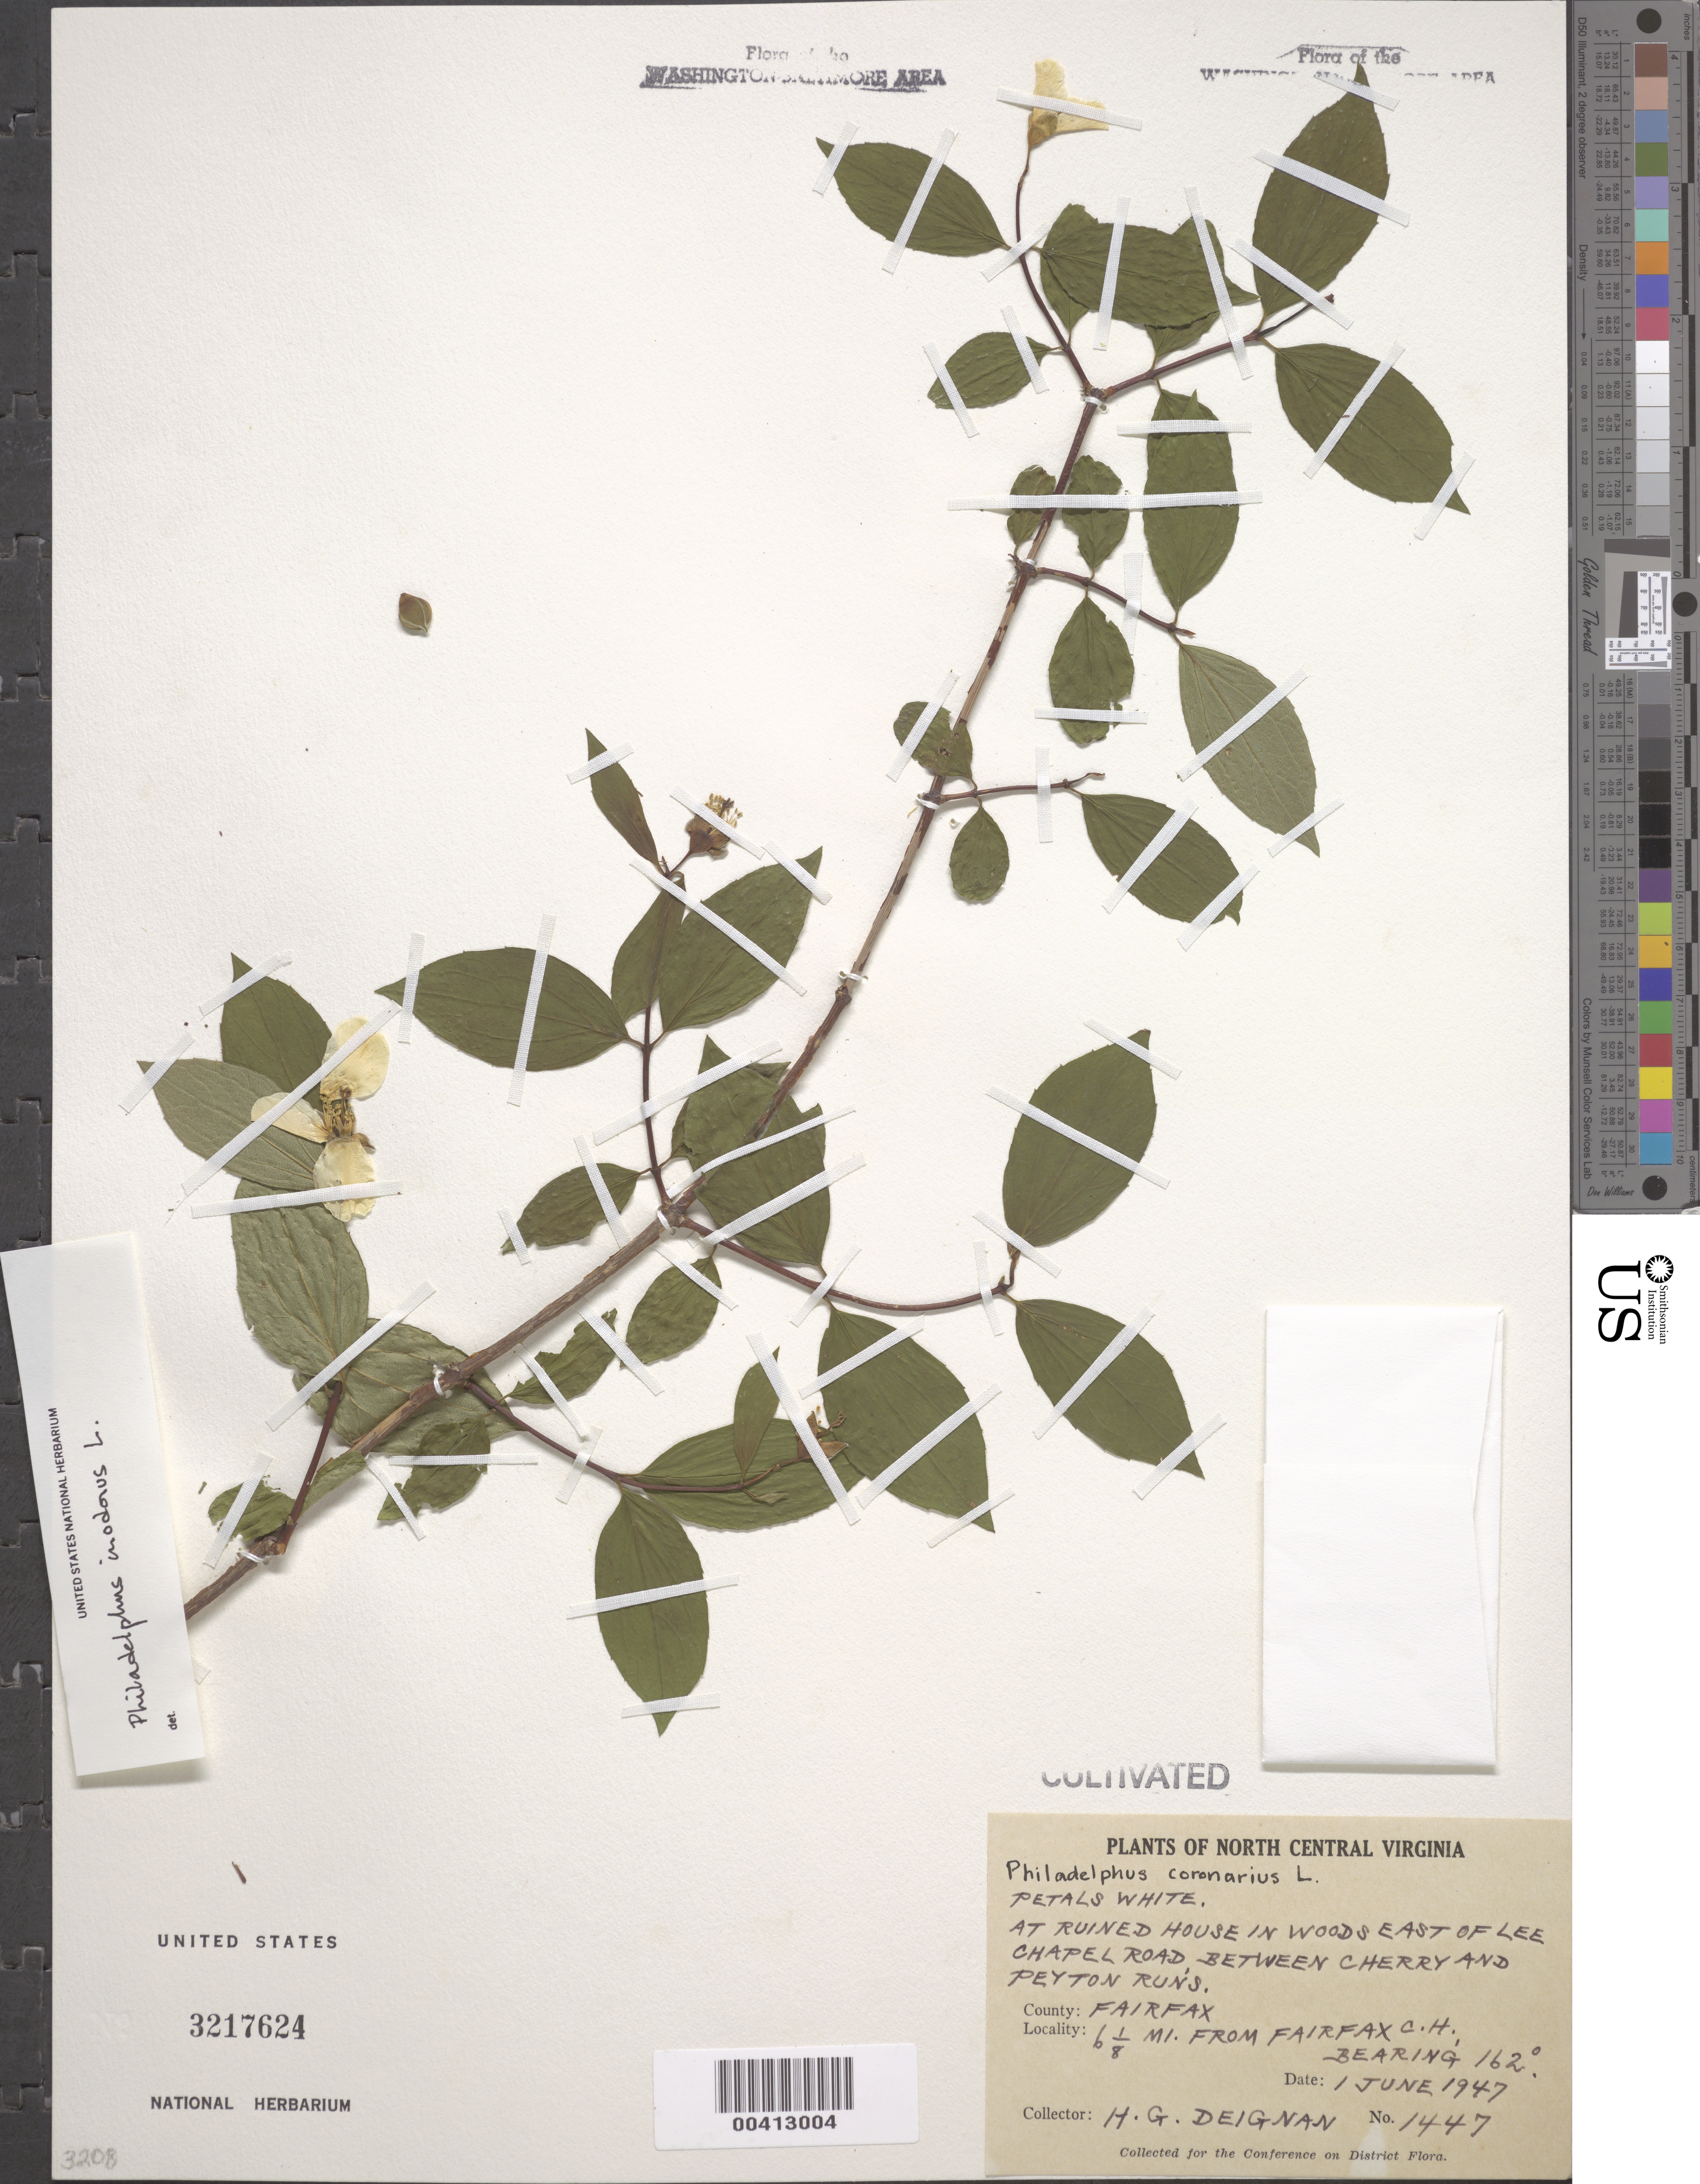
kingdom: Plantae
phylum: Tracheophyta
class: Magnoliopsida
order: Cornales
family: Hydrangeaceae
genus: Philadelphus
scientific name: Philadelphus inodorus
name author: L.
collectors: H. Deignan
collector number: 1447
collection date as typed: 01 Jun 1947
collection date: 1947-06-01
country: United States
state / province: Virginia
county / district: Fairfax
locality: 6 1/8 Mi from Fairfax County Courthouse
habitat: In woods near house ruins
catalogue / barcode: US 3217624